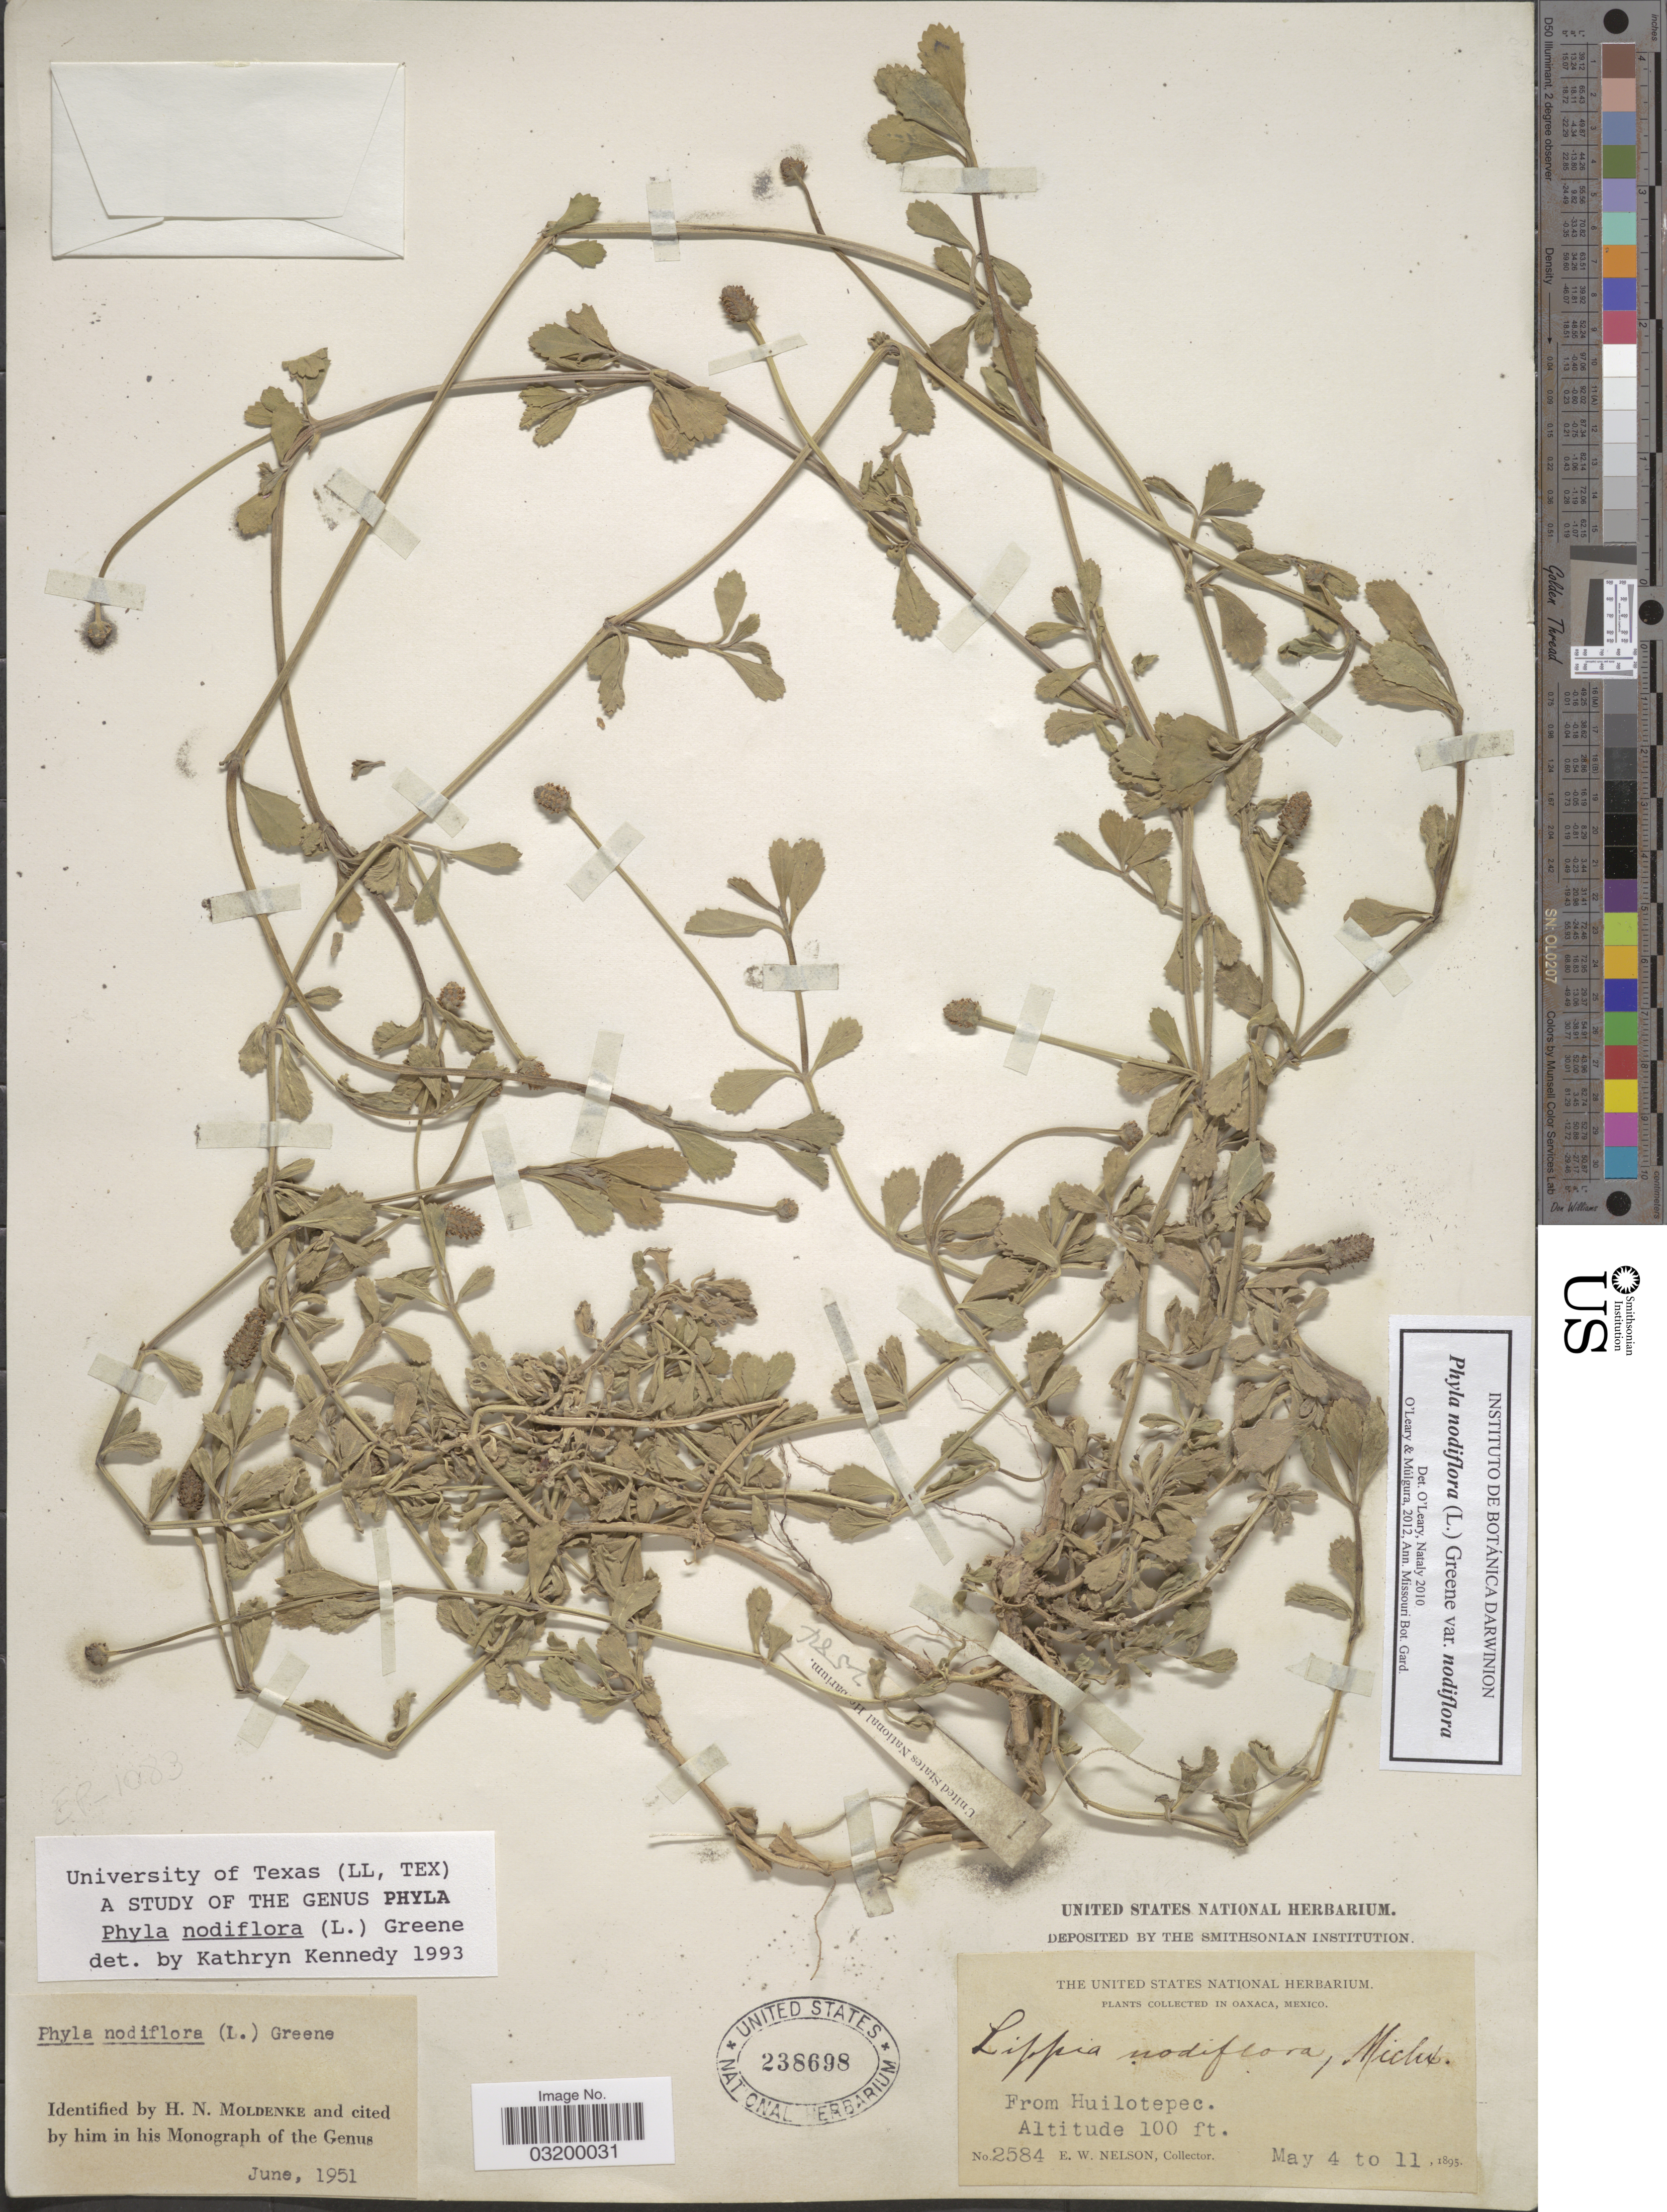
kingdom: Plantae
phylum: Tracheophyta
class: Magnoliopsida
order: Lamiales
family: Verbenaceae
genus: Phyla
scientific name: Phyla nodiflora var. nodiflora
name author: (L.) Greene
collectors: E. W. Nelson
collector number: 2584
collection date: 1895-05-04/1895-05-11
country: Mexico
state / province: Oaxaca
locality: From Huilotepec.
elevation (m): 30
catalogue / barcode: US 238698